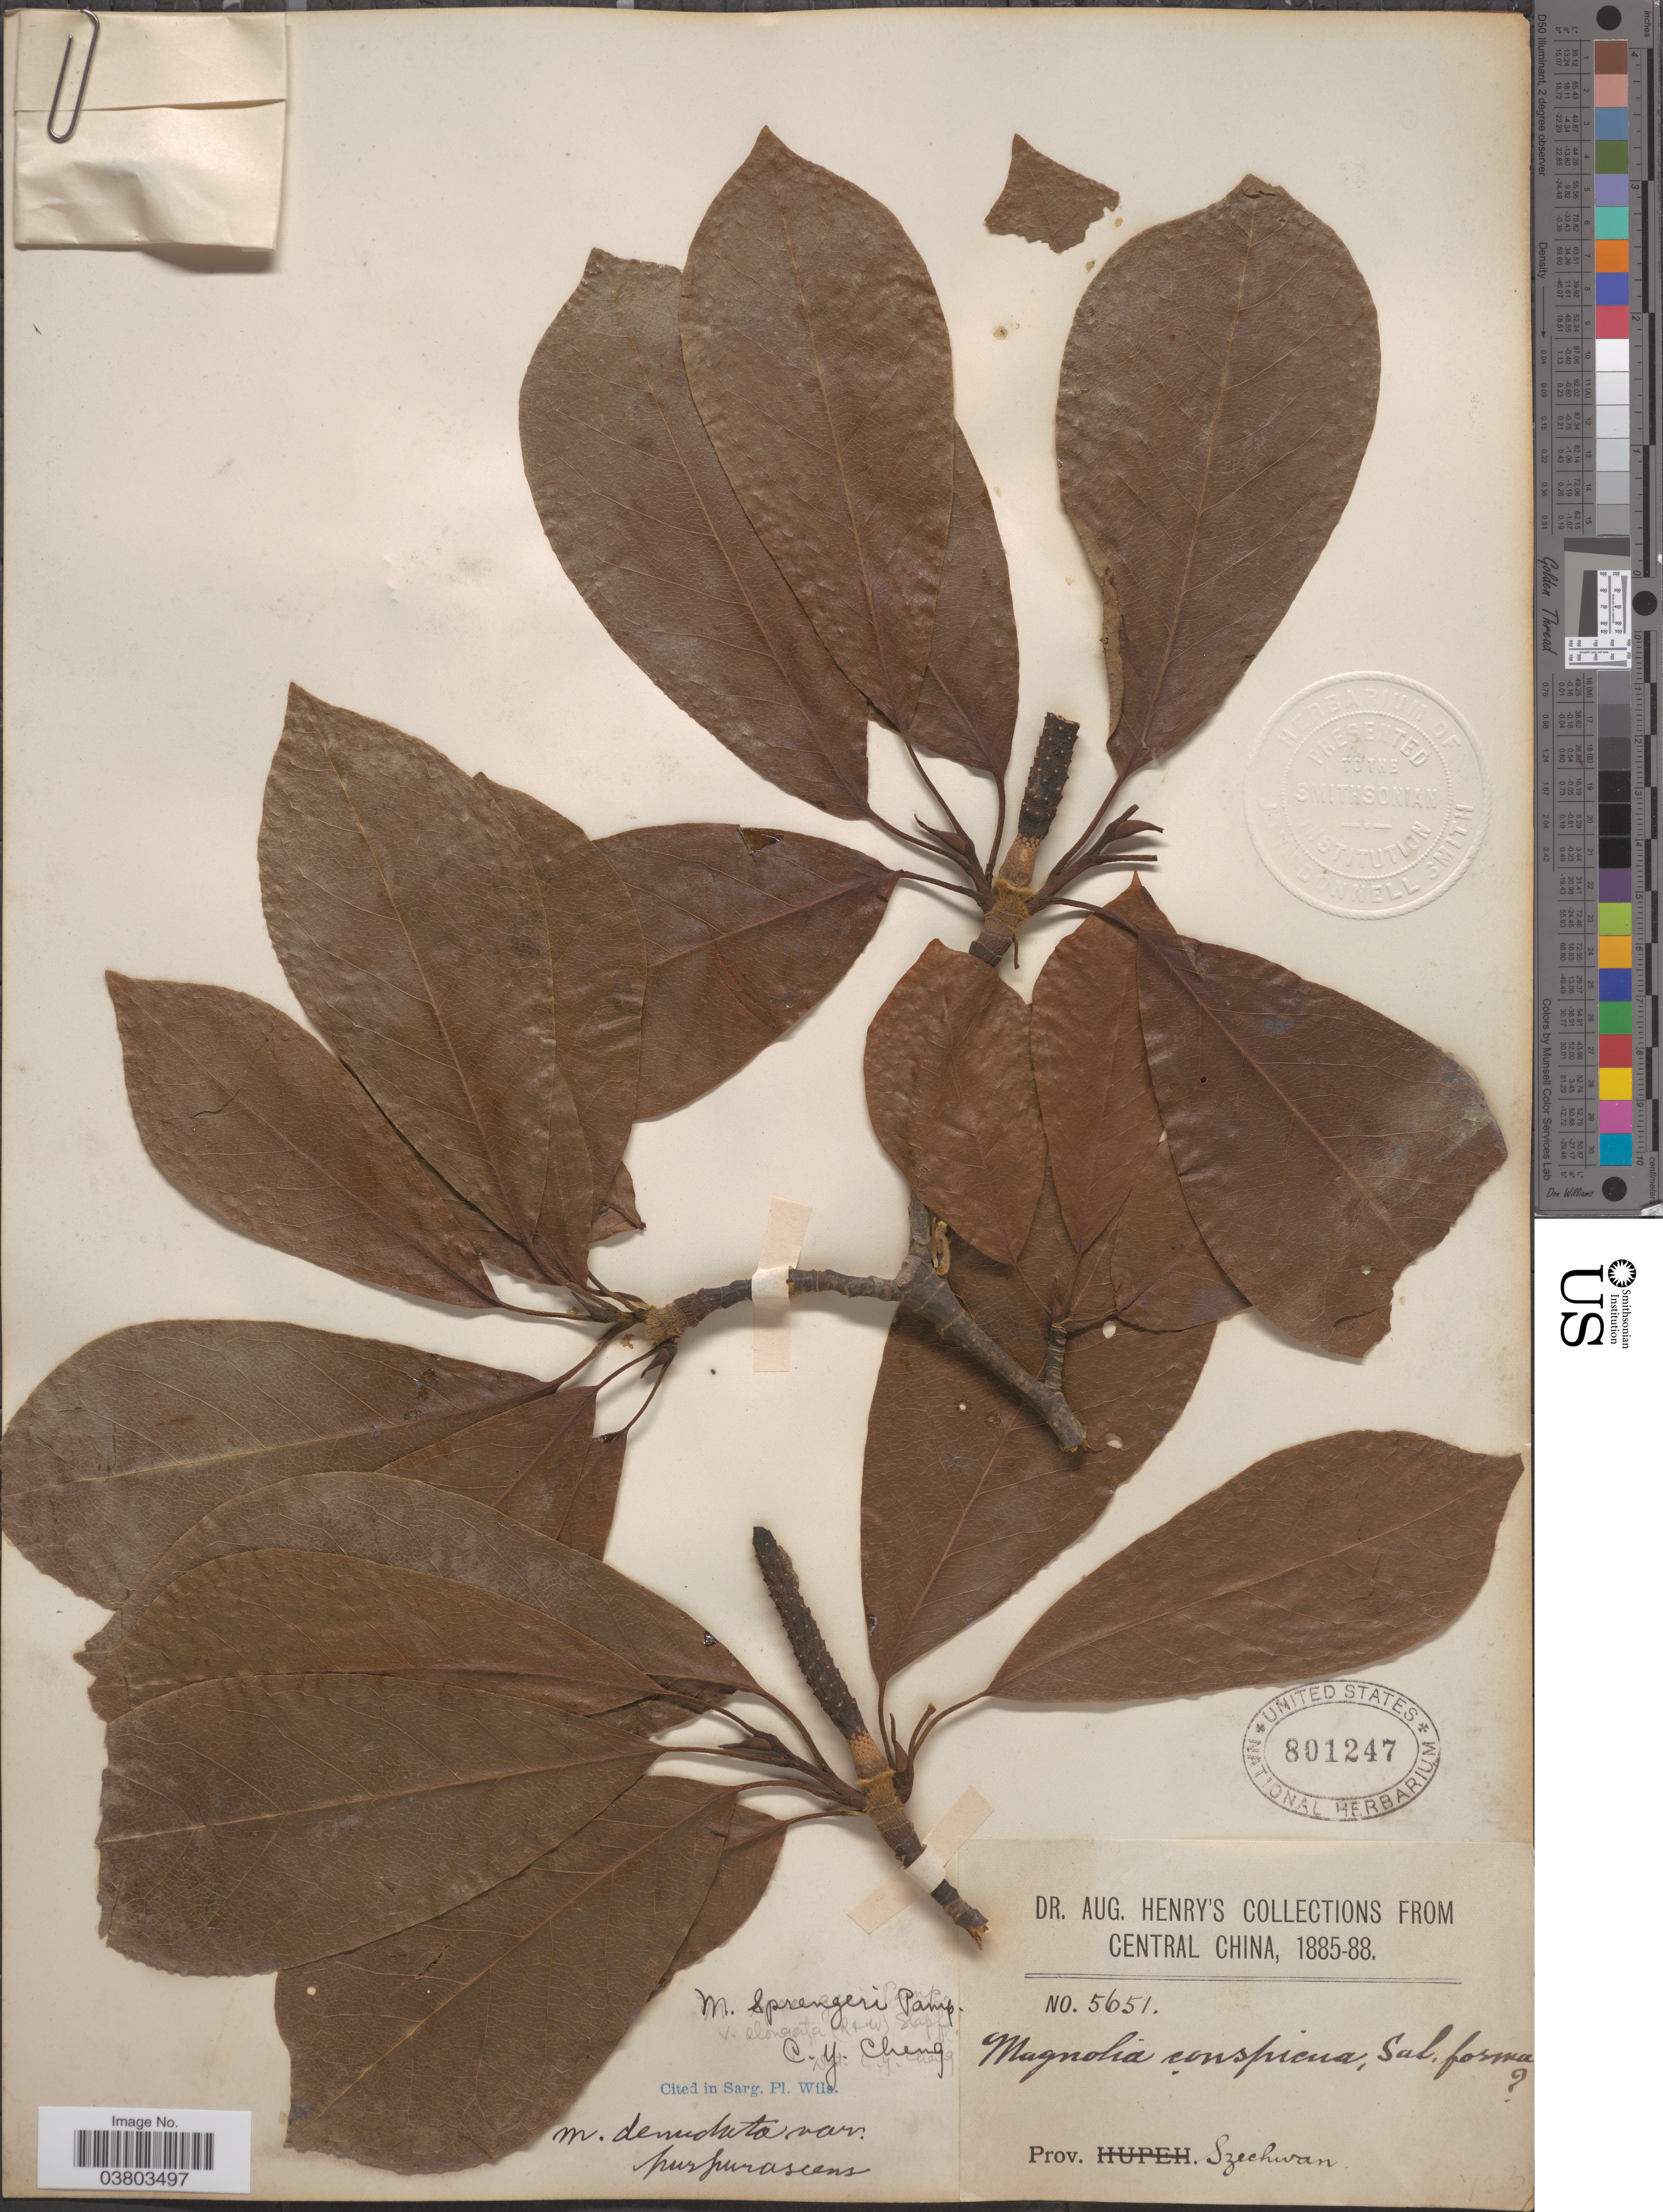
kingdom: Plantae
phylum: Tracheophyta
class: Magnoliopsida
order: Magnoliales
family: Magnoliaceae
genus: Magnolia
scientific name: Magnolia sprengeri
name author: Pampan.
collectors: A. Henry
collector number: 5651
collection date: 1885/1888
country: China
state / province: Sichuan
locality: Central China. Prov. Szechwan.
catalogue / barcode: US 801247